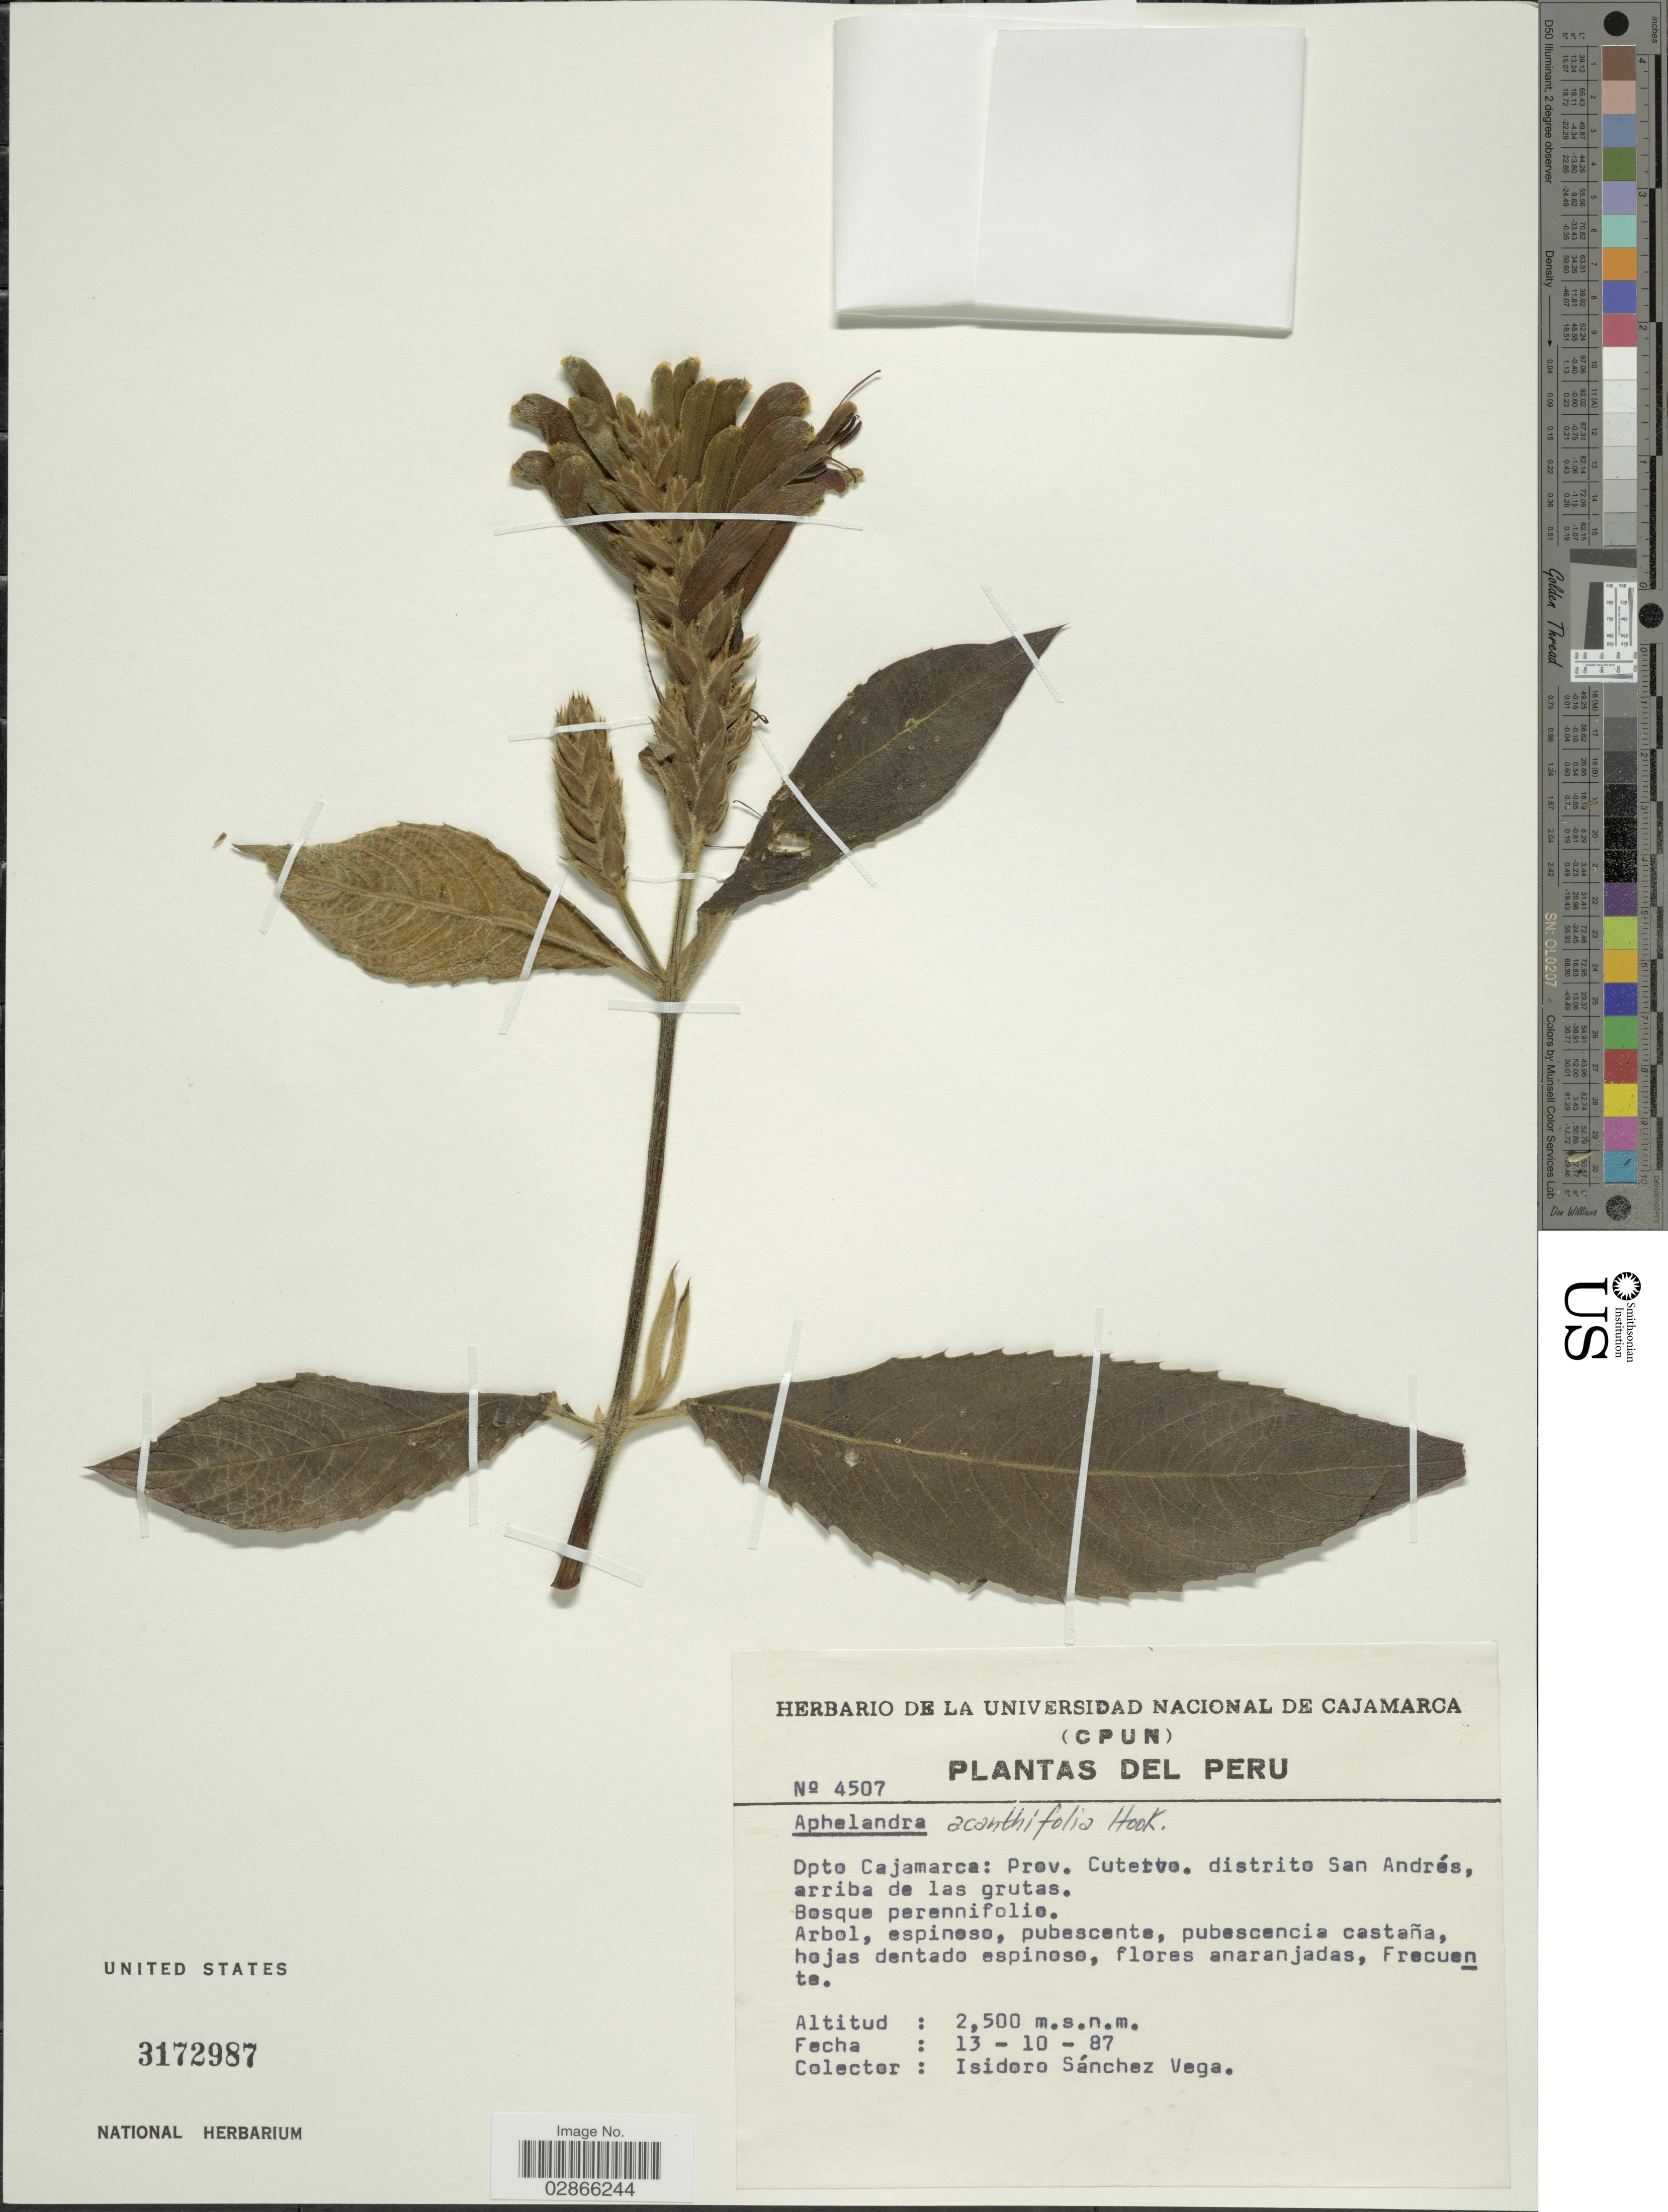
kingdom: Plantae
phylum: Tracheophyta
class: Magnoliopsida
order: Lamiales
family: Acanthaceae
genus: Aphelandra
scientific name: Aphelandra acanthifolia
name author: Hook.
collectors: I. M. Sánchez Vega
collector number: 4507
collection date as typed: Transcribed d/m/y: 13/10/87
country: Peru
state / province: Cajamarca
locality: Dpto Cajamarca: Prov. Cutervo. Distrito San Andrés, arriba de las grutas.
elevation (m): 2500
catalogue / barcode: US 3172987